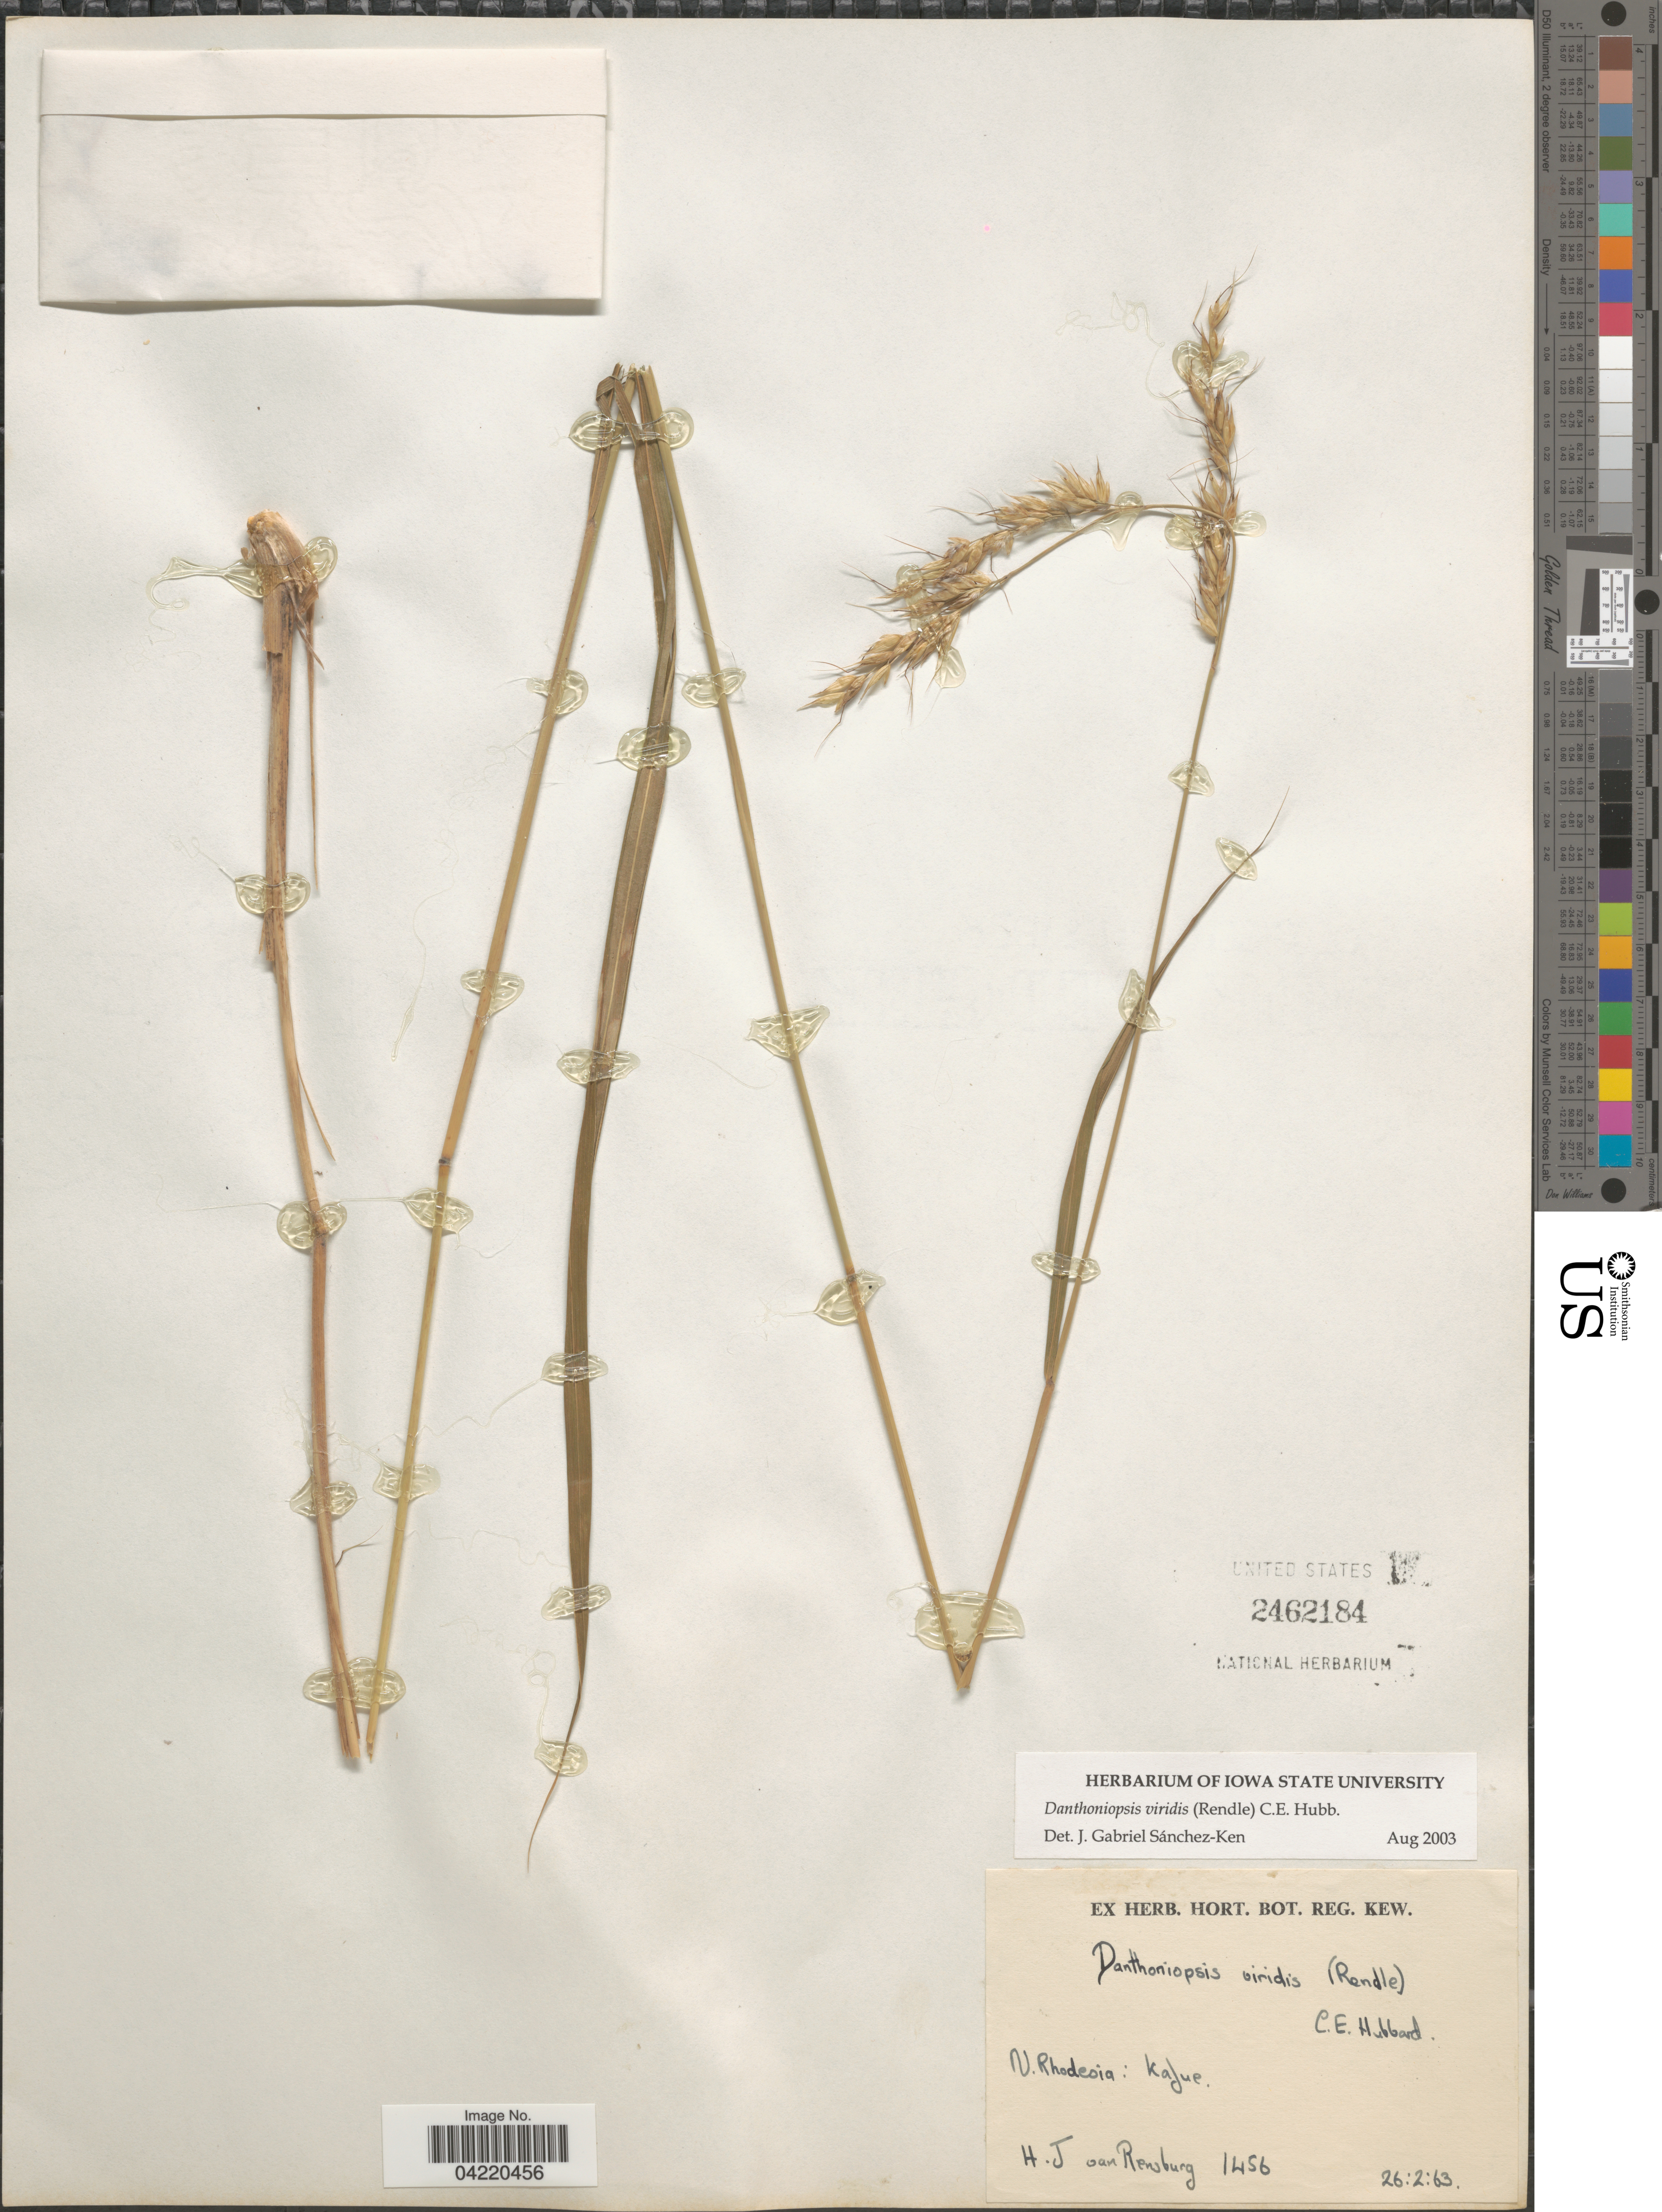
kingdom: Plantae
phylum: Tracheophyta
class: Liliopsida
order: Poales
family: Poaceae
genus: Danthoniopsis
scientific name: Danthoniopsis viridis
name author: (Rendle) C. E. Hubb.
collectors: H. van Rensburg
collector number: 1456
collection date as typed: Transcribed d/m/y: 26/2/63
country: Zambia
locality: N. Rhodesia: Kajue.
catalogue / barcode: US 2462184